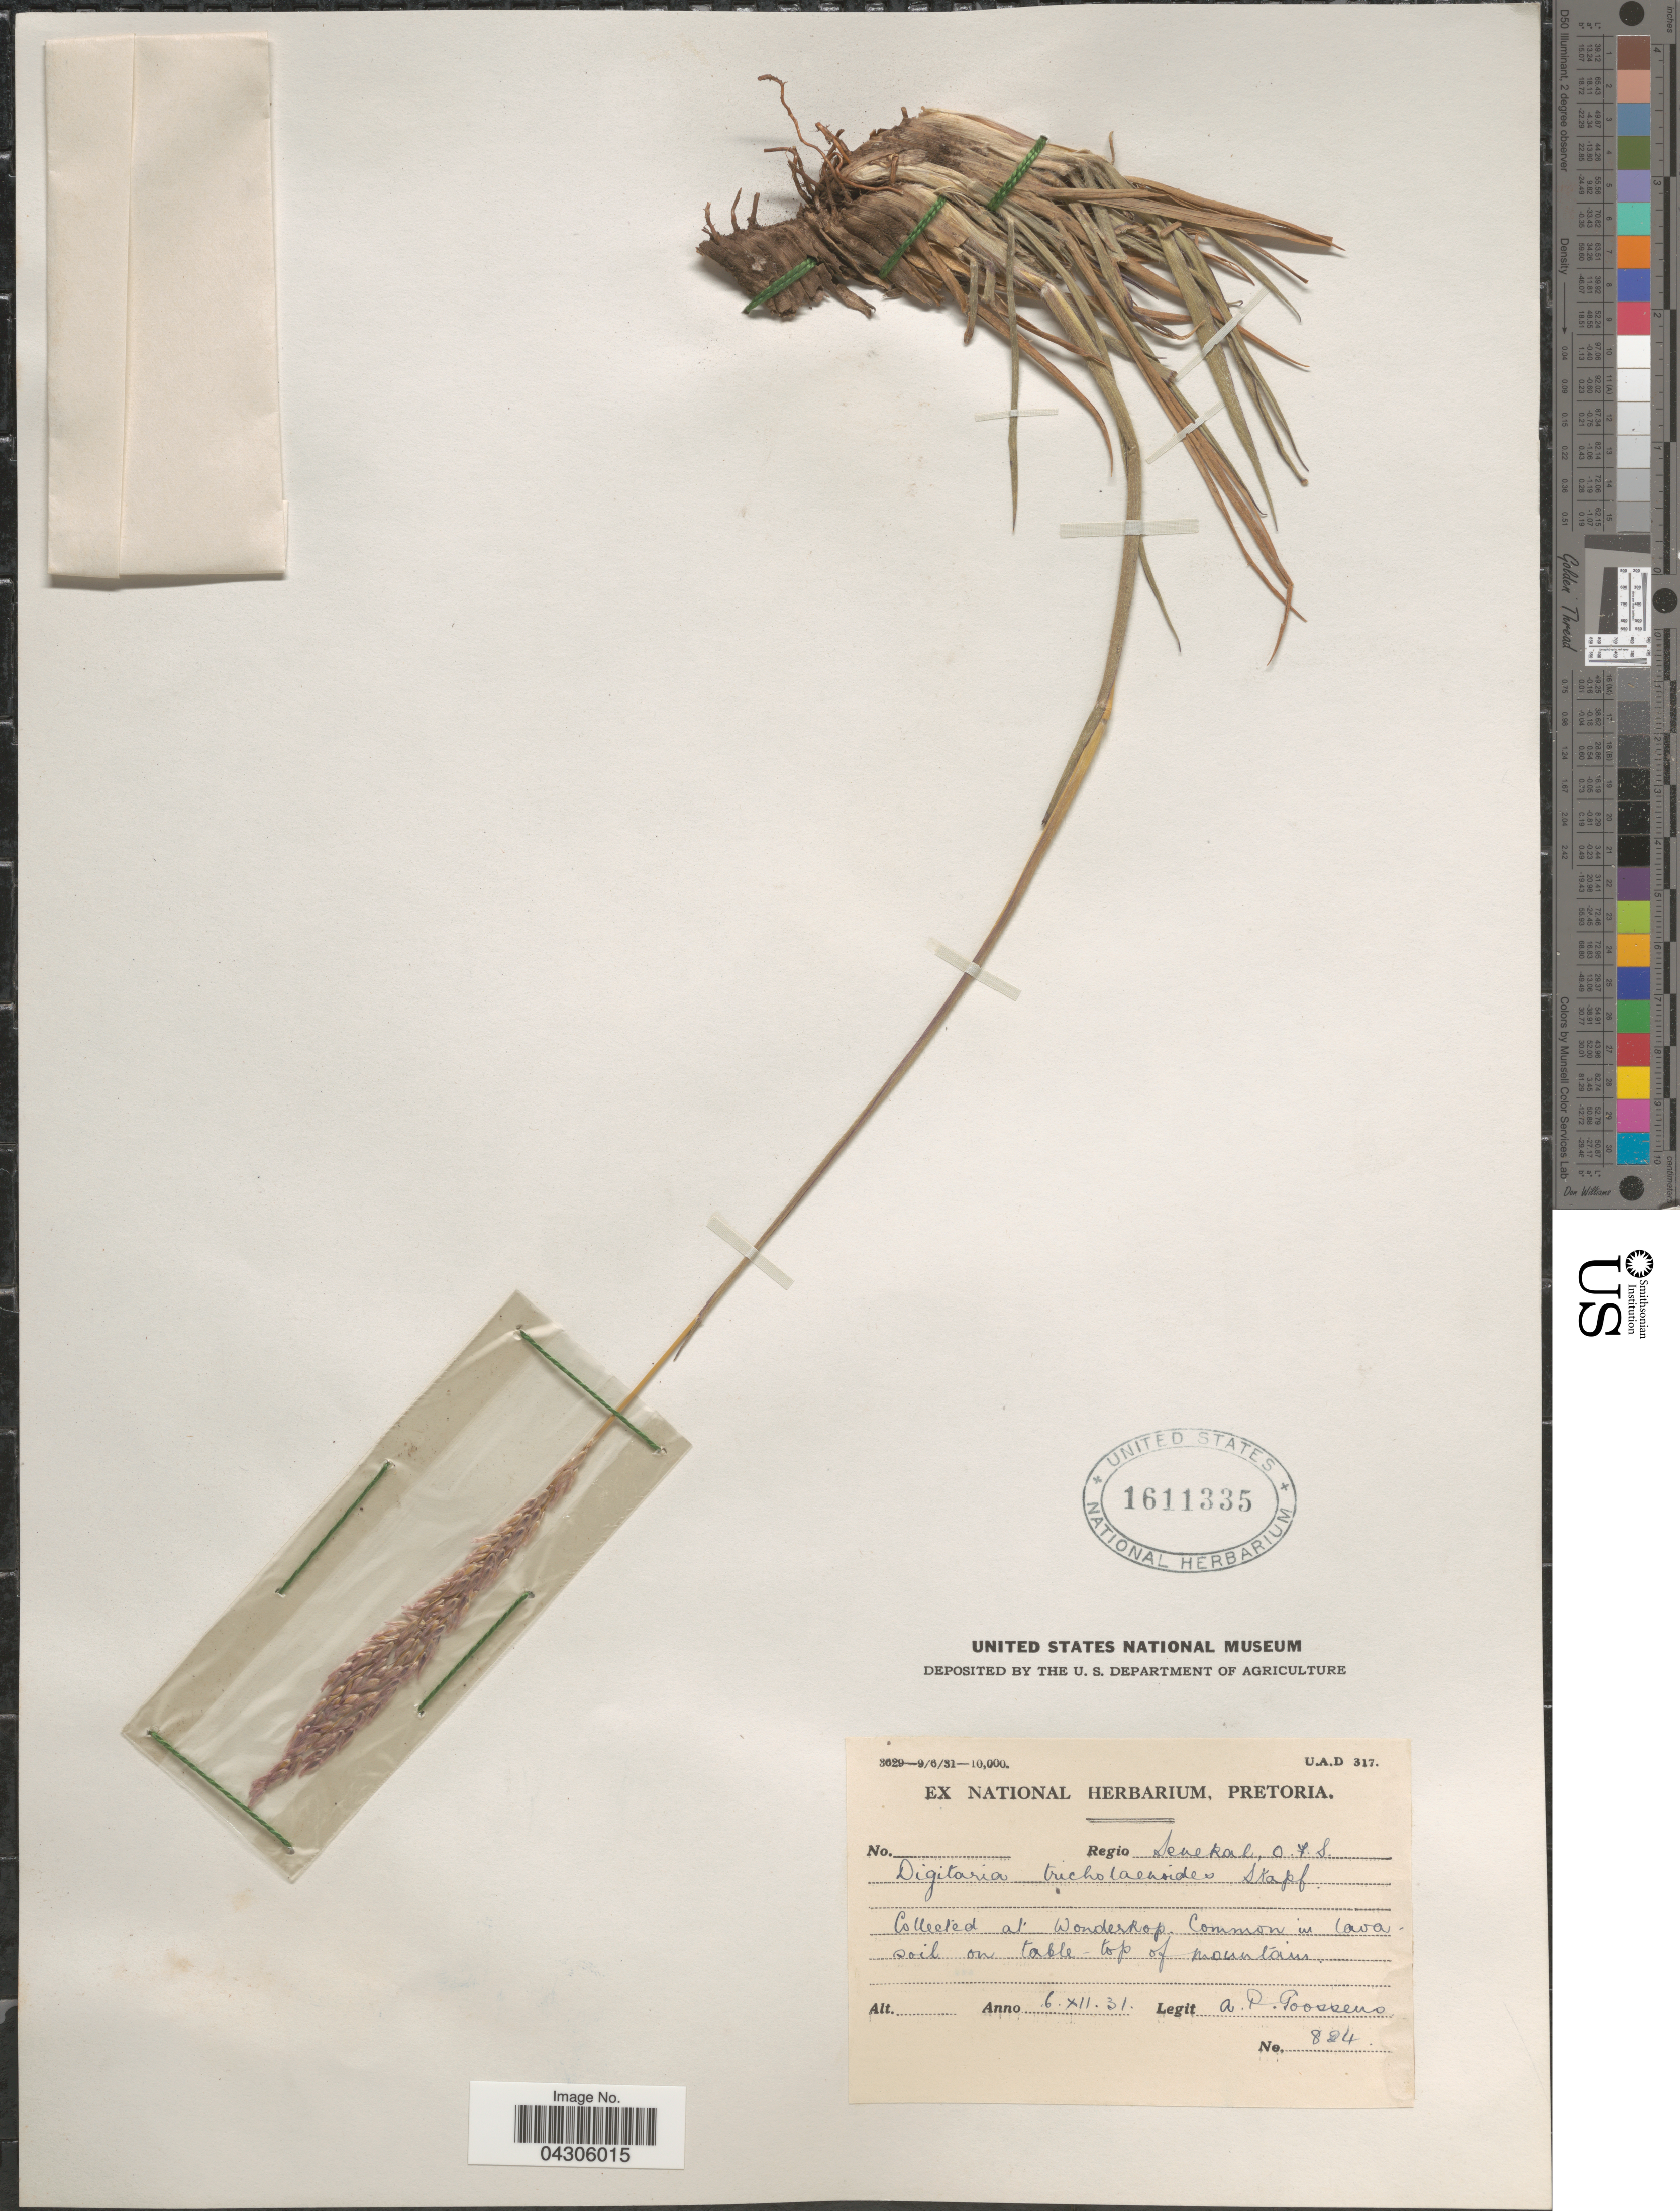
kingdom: Plantae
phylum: Tracheophyta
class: Liliopsida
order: Poales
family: Poaceae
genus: Digitaria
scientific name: Digitaria tricholaenoides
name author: Stapf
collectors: A. P. G. Goossens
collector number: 824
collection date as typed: Transcribed d/m/y: 6/12/31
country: South Africa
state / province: Free State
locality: Regio Senekal. At Wonderkop. Common in lava soil on table top of mountain.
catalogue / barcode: US 1611335